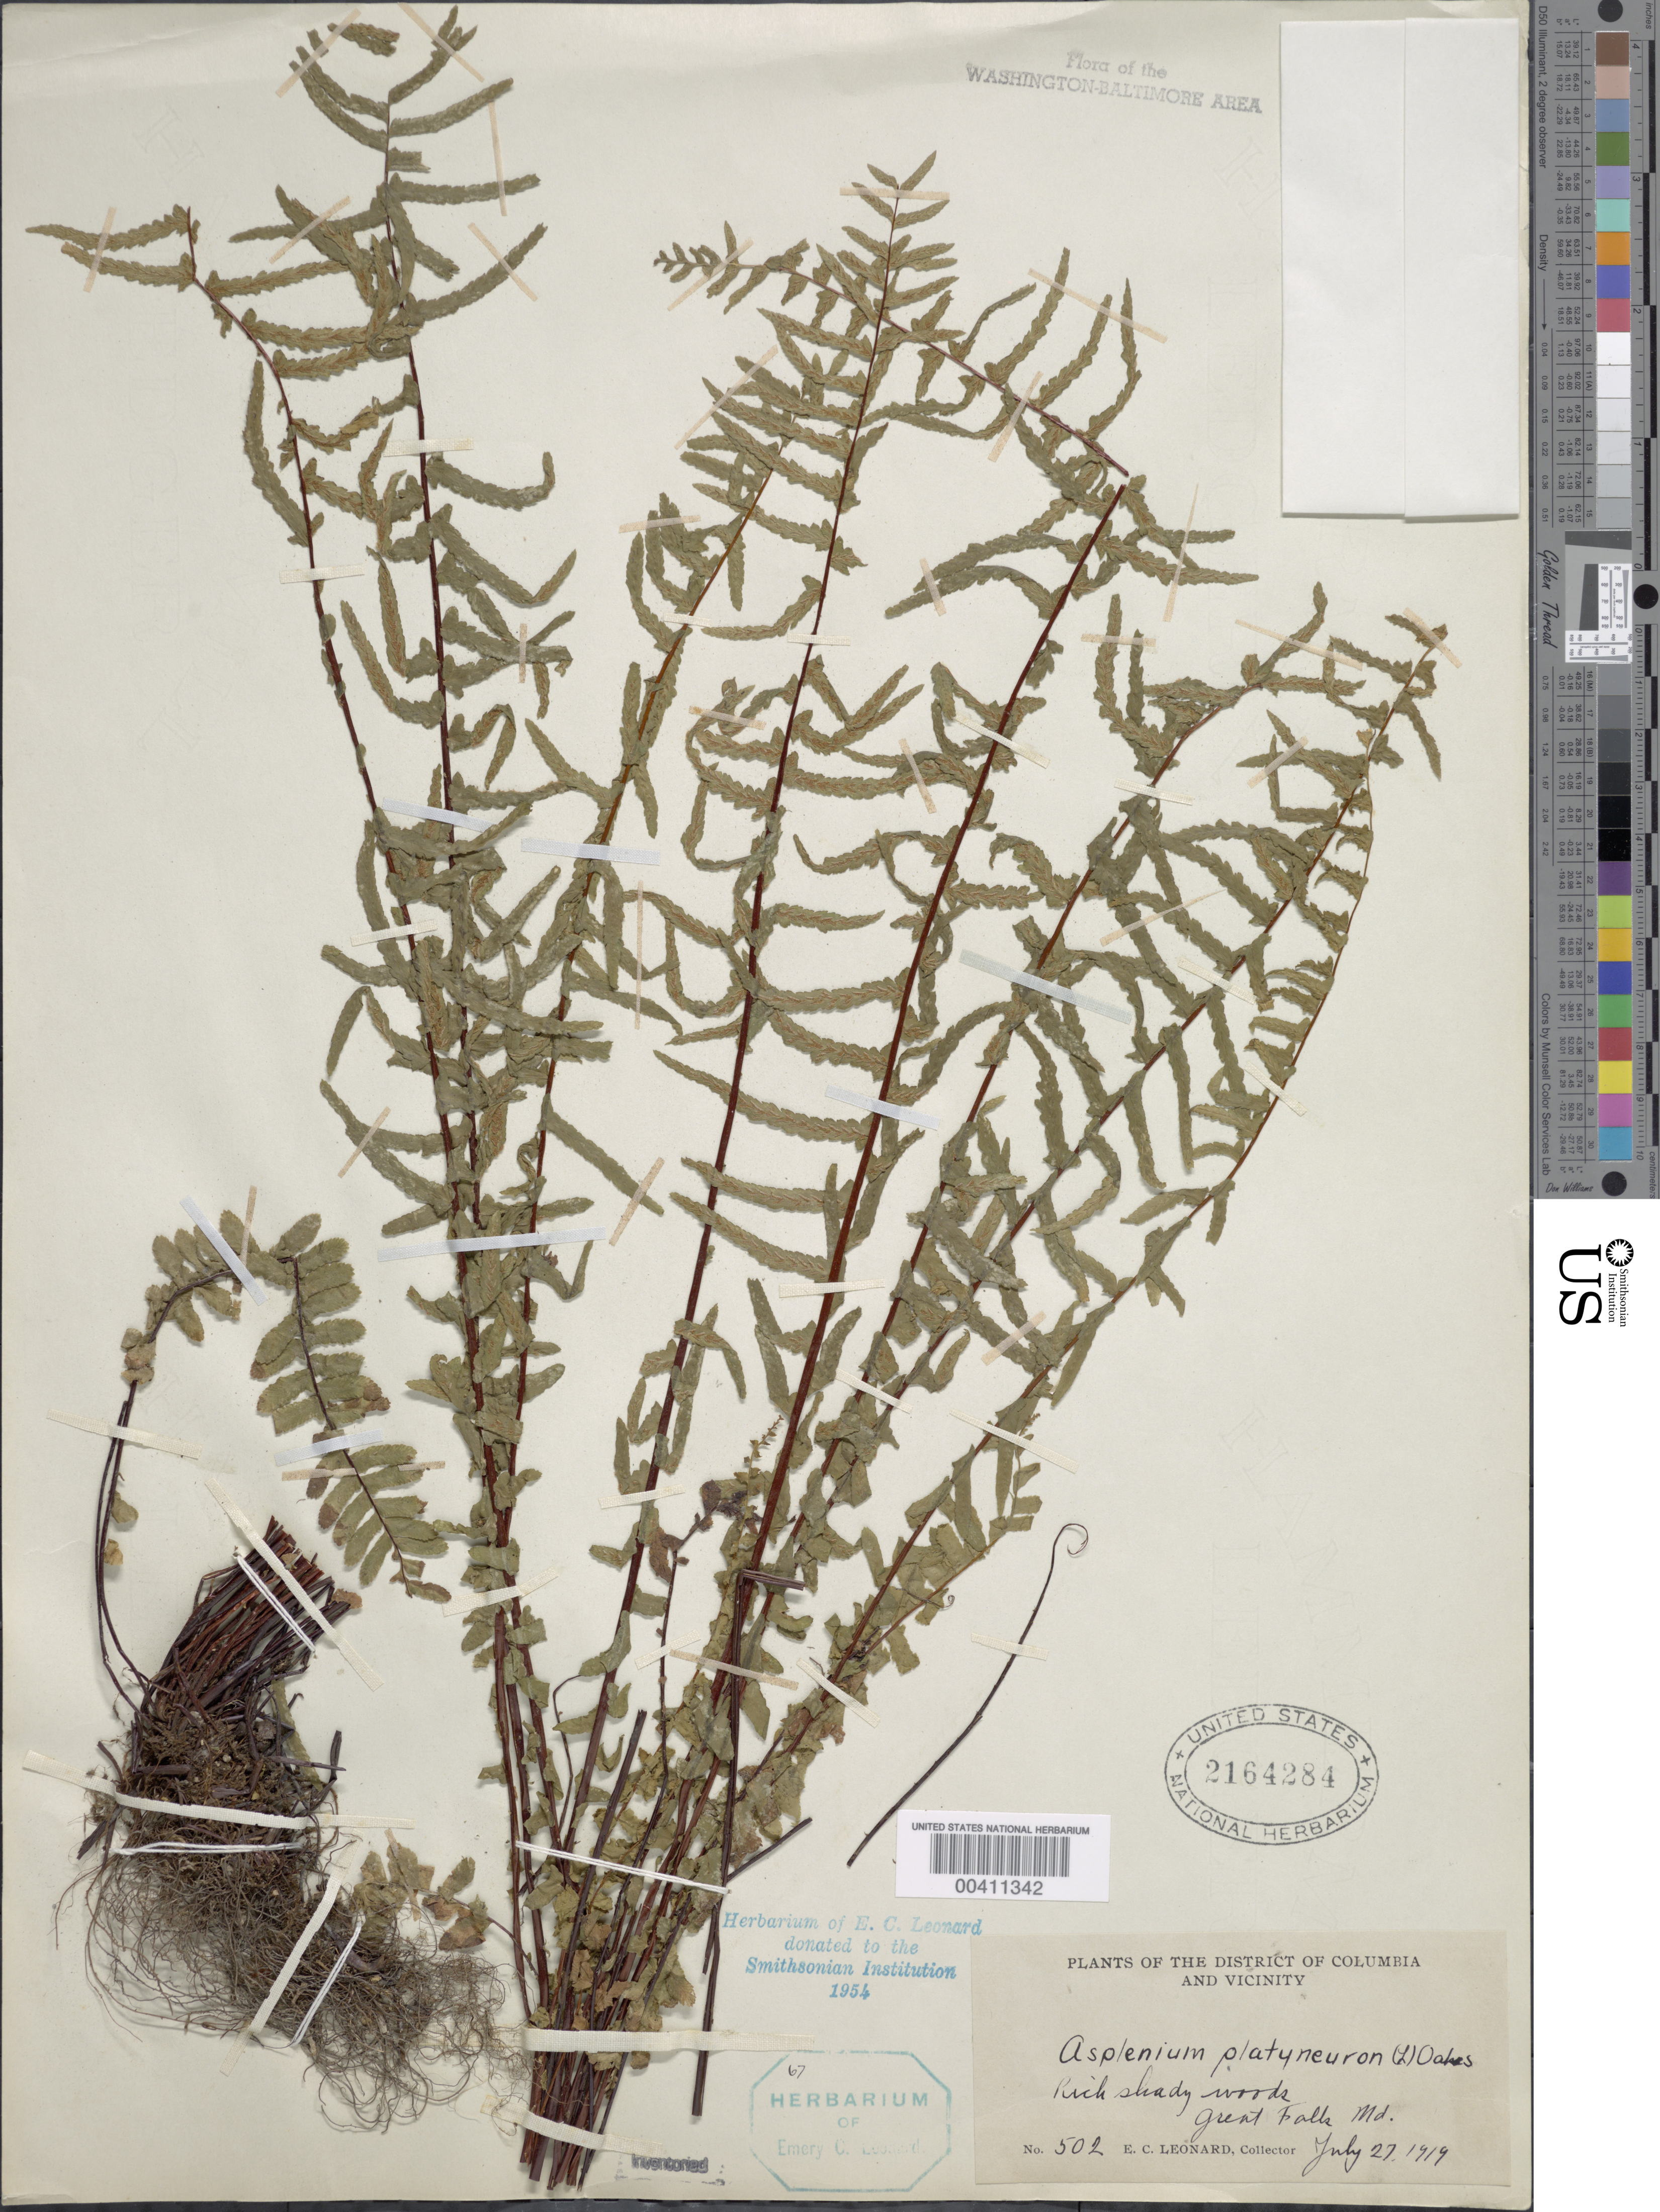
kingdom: Plantae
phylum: Tracheophyta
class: Polypodiopsida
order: Polypodiales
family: Aspleniaceae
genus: Asplenium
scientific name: Asplenium platyneuron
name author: (L.) Britton, Stearns & Poggenb.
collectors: E. C. Leonard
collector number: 502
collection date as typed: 27 Jul 1919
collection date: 1919-07-27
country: United States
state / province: Maryland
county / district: Montgomery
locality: Great Falls C. & O. Canal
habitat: Rich shady woods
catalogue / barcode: US 2164284